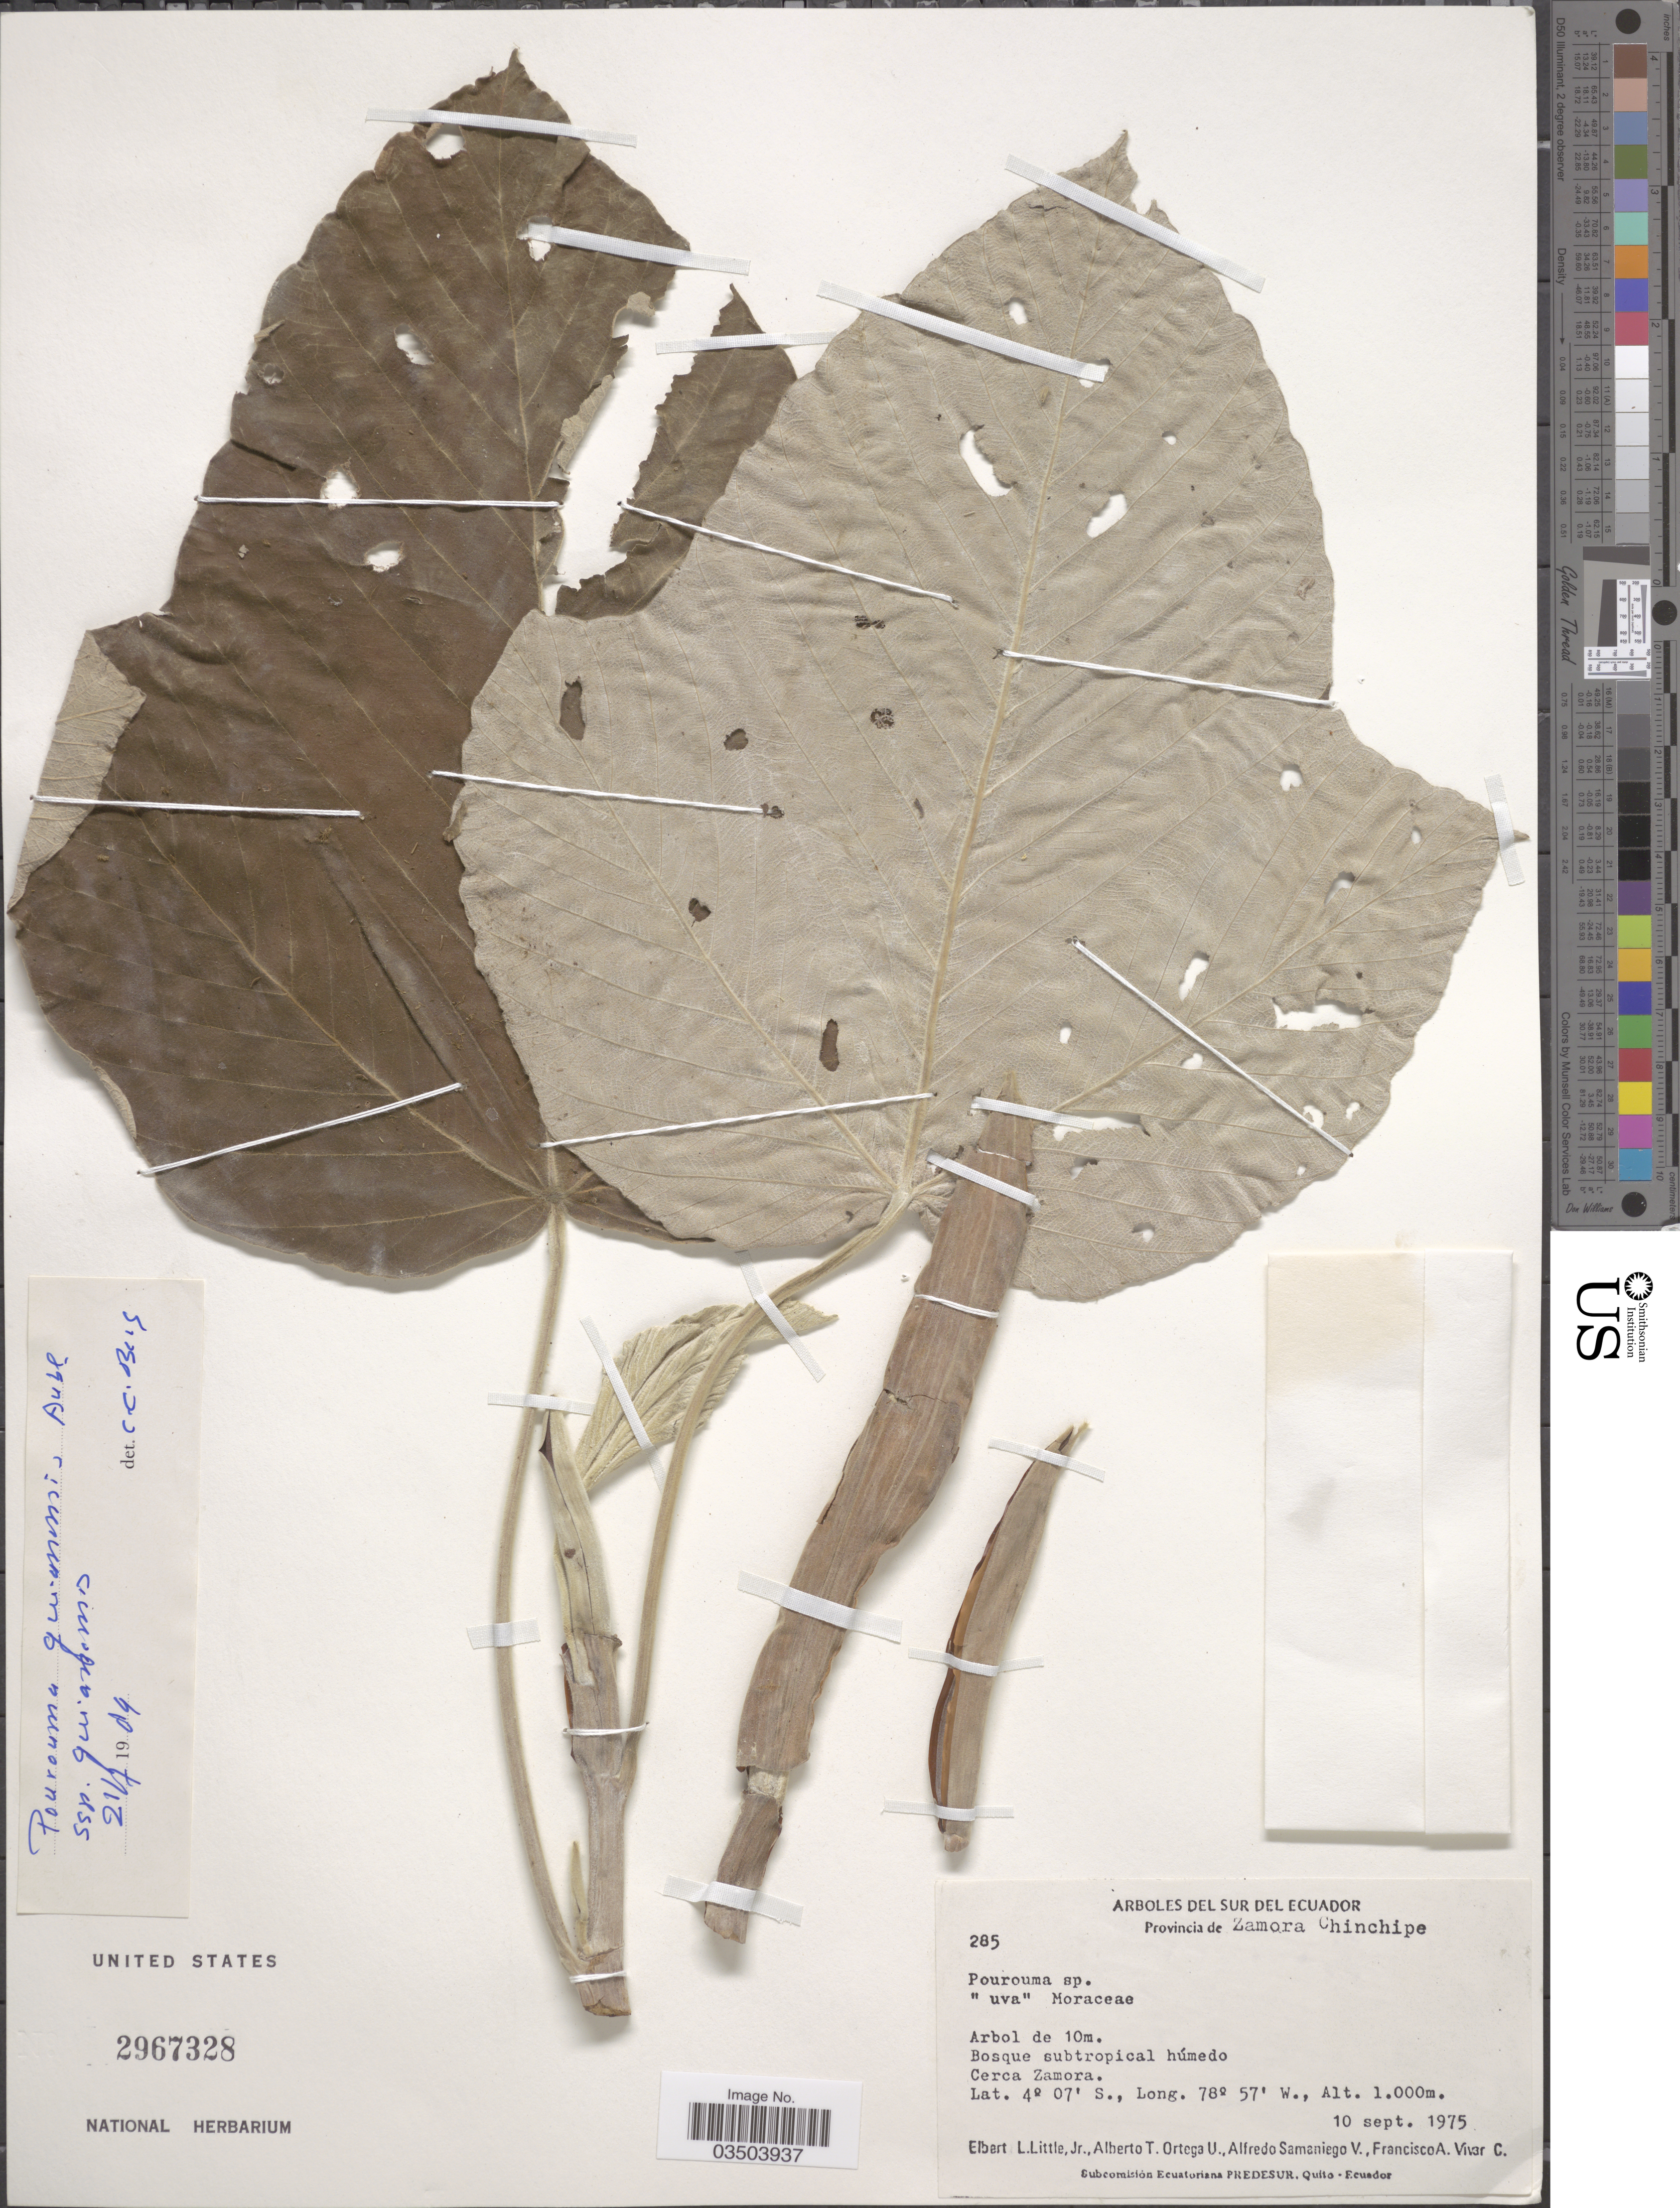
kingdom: Plantae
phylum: Tracheophyta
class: Magnoliopsida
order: Rosales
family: Urticaceae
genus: Pourouma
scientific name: Pourouma guianensis subsp. guianensis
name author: Aubl.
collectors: E. L. Little, A. T. Ortega U., A. V. Samaniego & F. A. Vivar C.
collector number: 285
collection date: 1975-09-10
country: Ecuador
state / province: Zamora-Chinchipe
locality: Del Sur Del Ecuador. Provincia de Zamora Chinchipe. Bosque subtropical húmedo Cerca Zamora.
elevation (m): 1000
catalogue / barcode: US 2967328